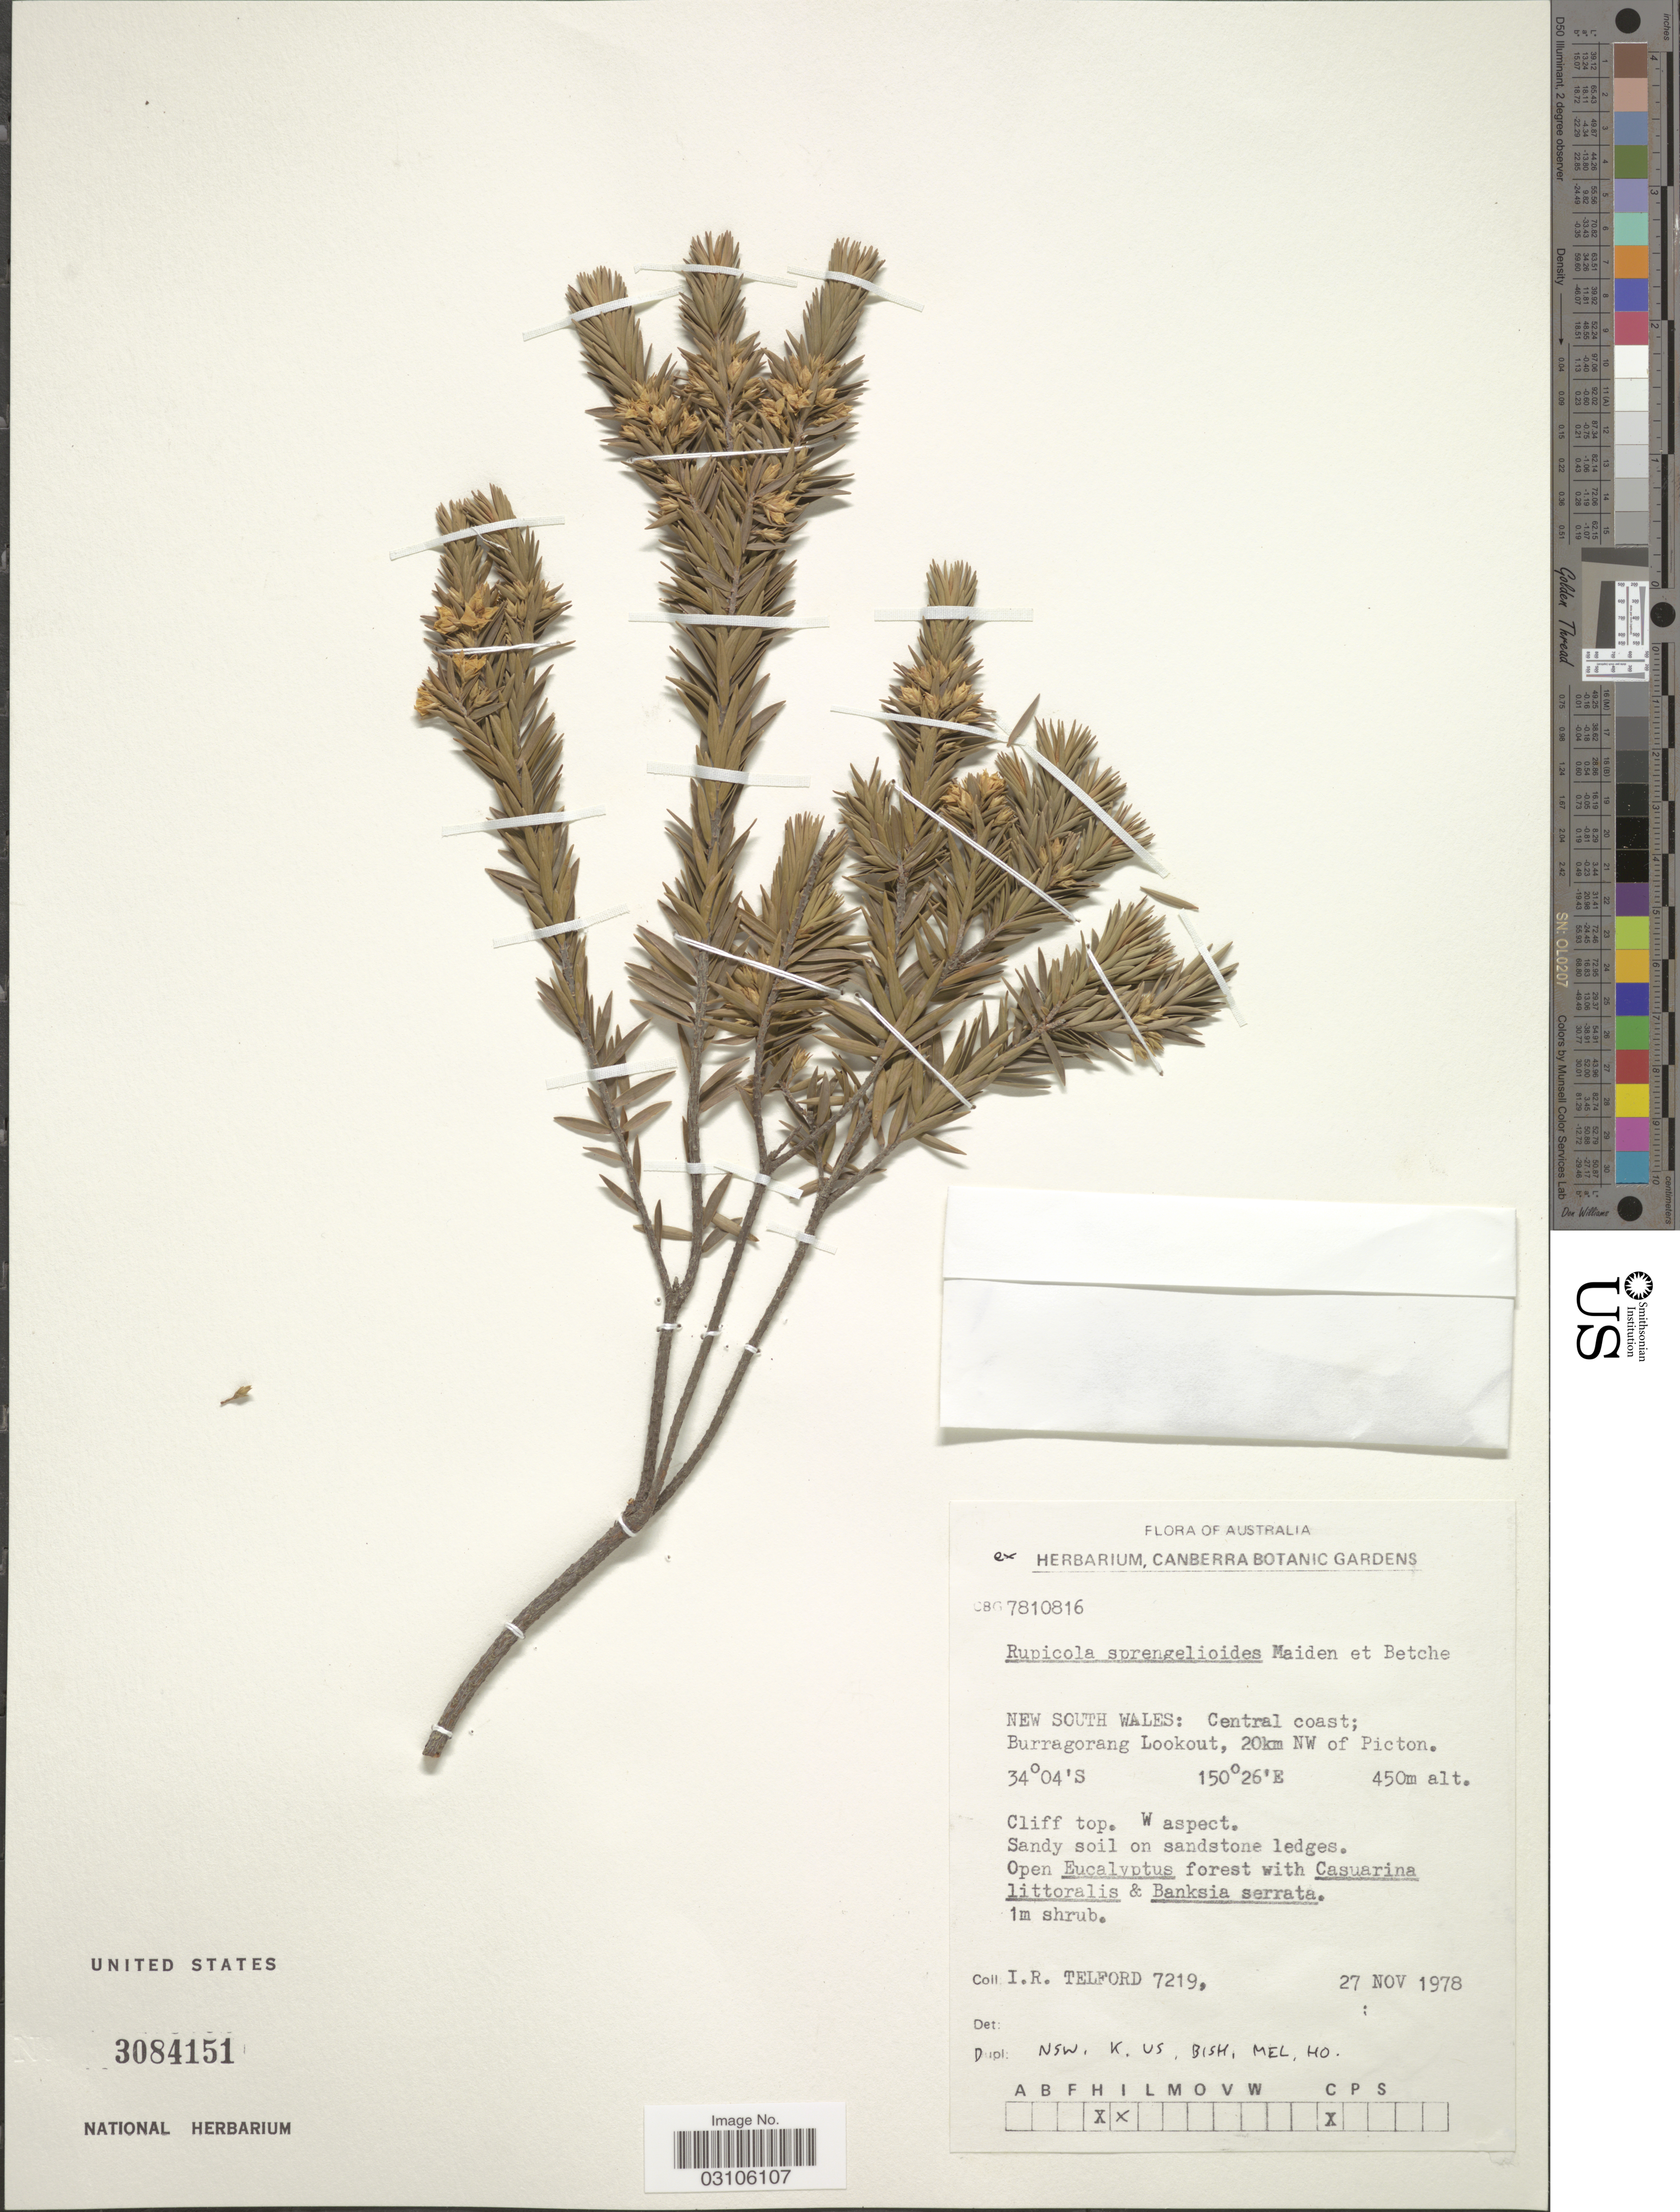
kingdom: Plantae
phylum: Tracheophyta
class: Magnoliopsida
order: Ericales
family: Ericaceae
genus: Rupicola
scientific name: Rupicola sprengelioides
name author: Maiden & Betche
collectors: I. R. Telford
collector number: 7219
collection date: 1978-11-27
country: Australia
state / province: New South Wales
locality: Central coast; Burragorang Lookout, 20km NW of Picton. Cliff top. W aspect.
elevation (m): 450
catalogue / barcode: US 3084151